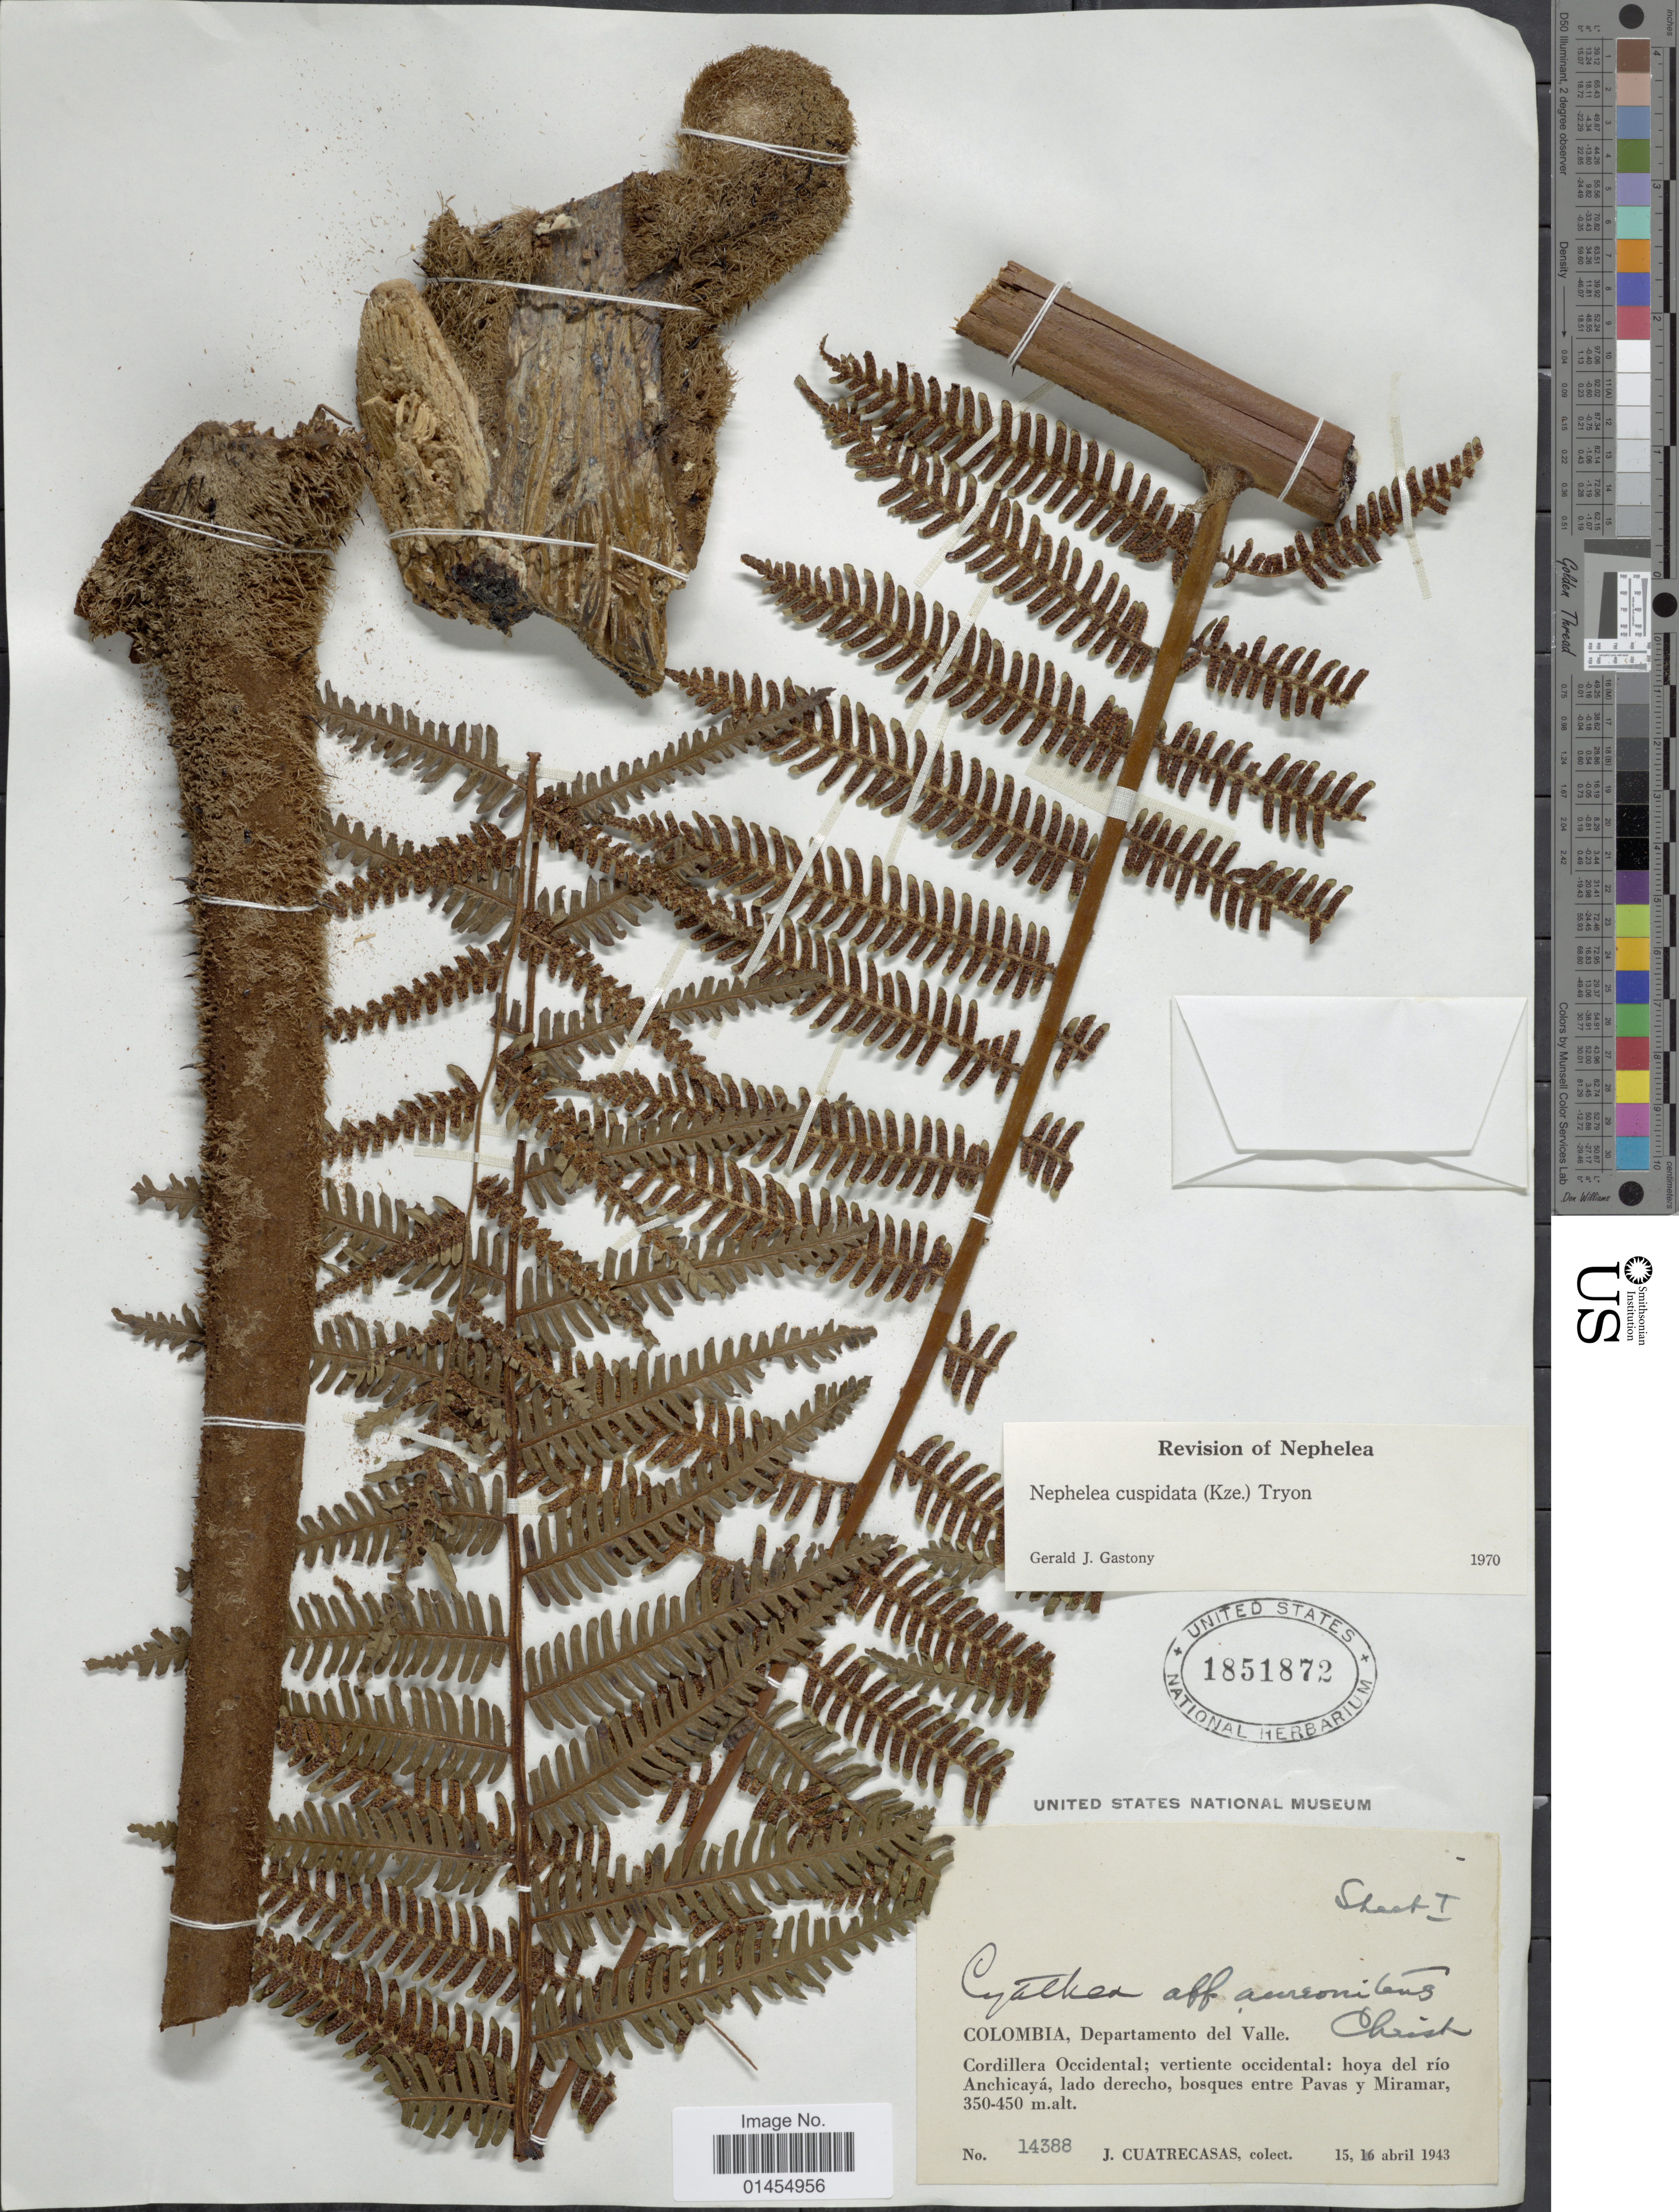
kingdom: Plantae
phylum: Tracheophyta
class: Polypodiopsida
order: Cyatheales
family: Cyatheaceae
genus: Alsophila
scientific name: Alsophila cuspidata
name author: (Kunze) D.S. Conant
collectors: J. Cuatrecasas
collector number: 14388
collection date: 1943-04-15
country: Colombia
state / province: Valle del Cauca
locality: Departamento del Valle. Cordillera Occidental; vertiente occidental: hoya del río Anchicayá, lado derecho, bosques entre Pavas y Miramar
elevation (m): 350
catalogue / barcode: US 1851872